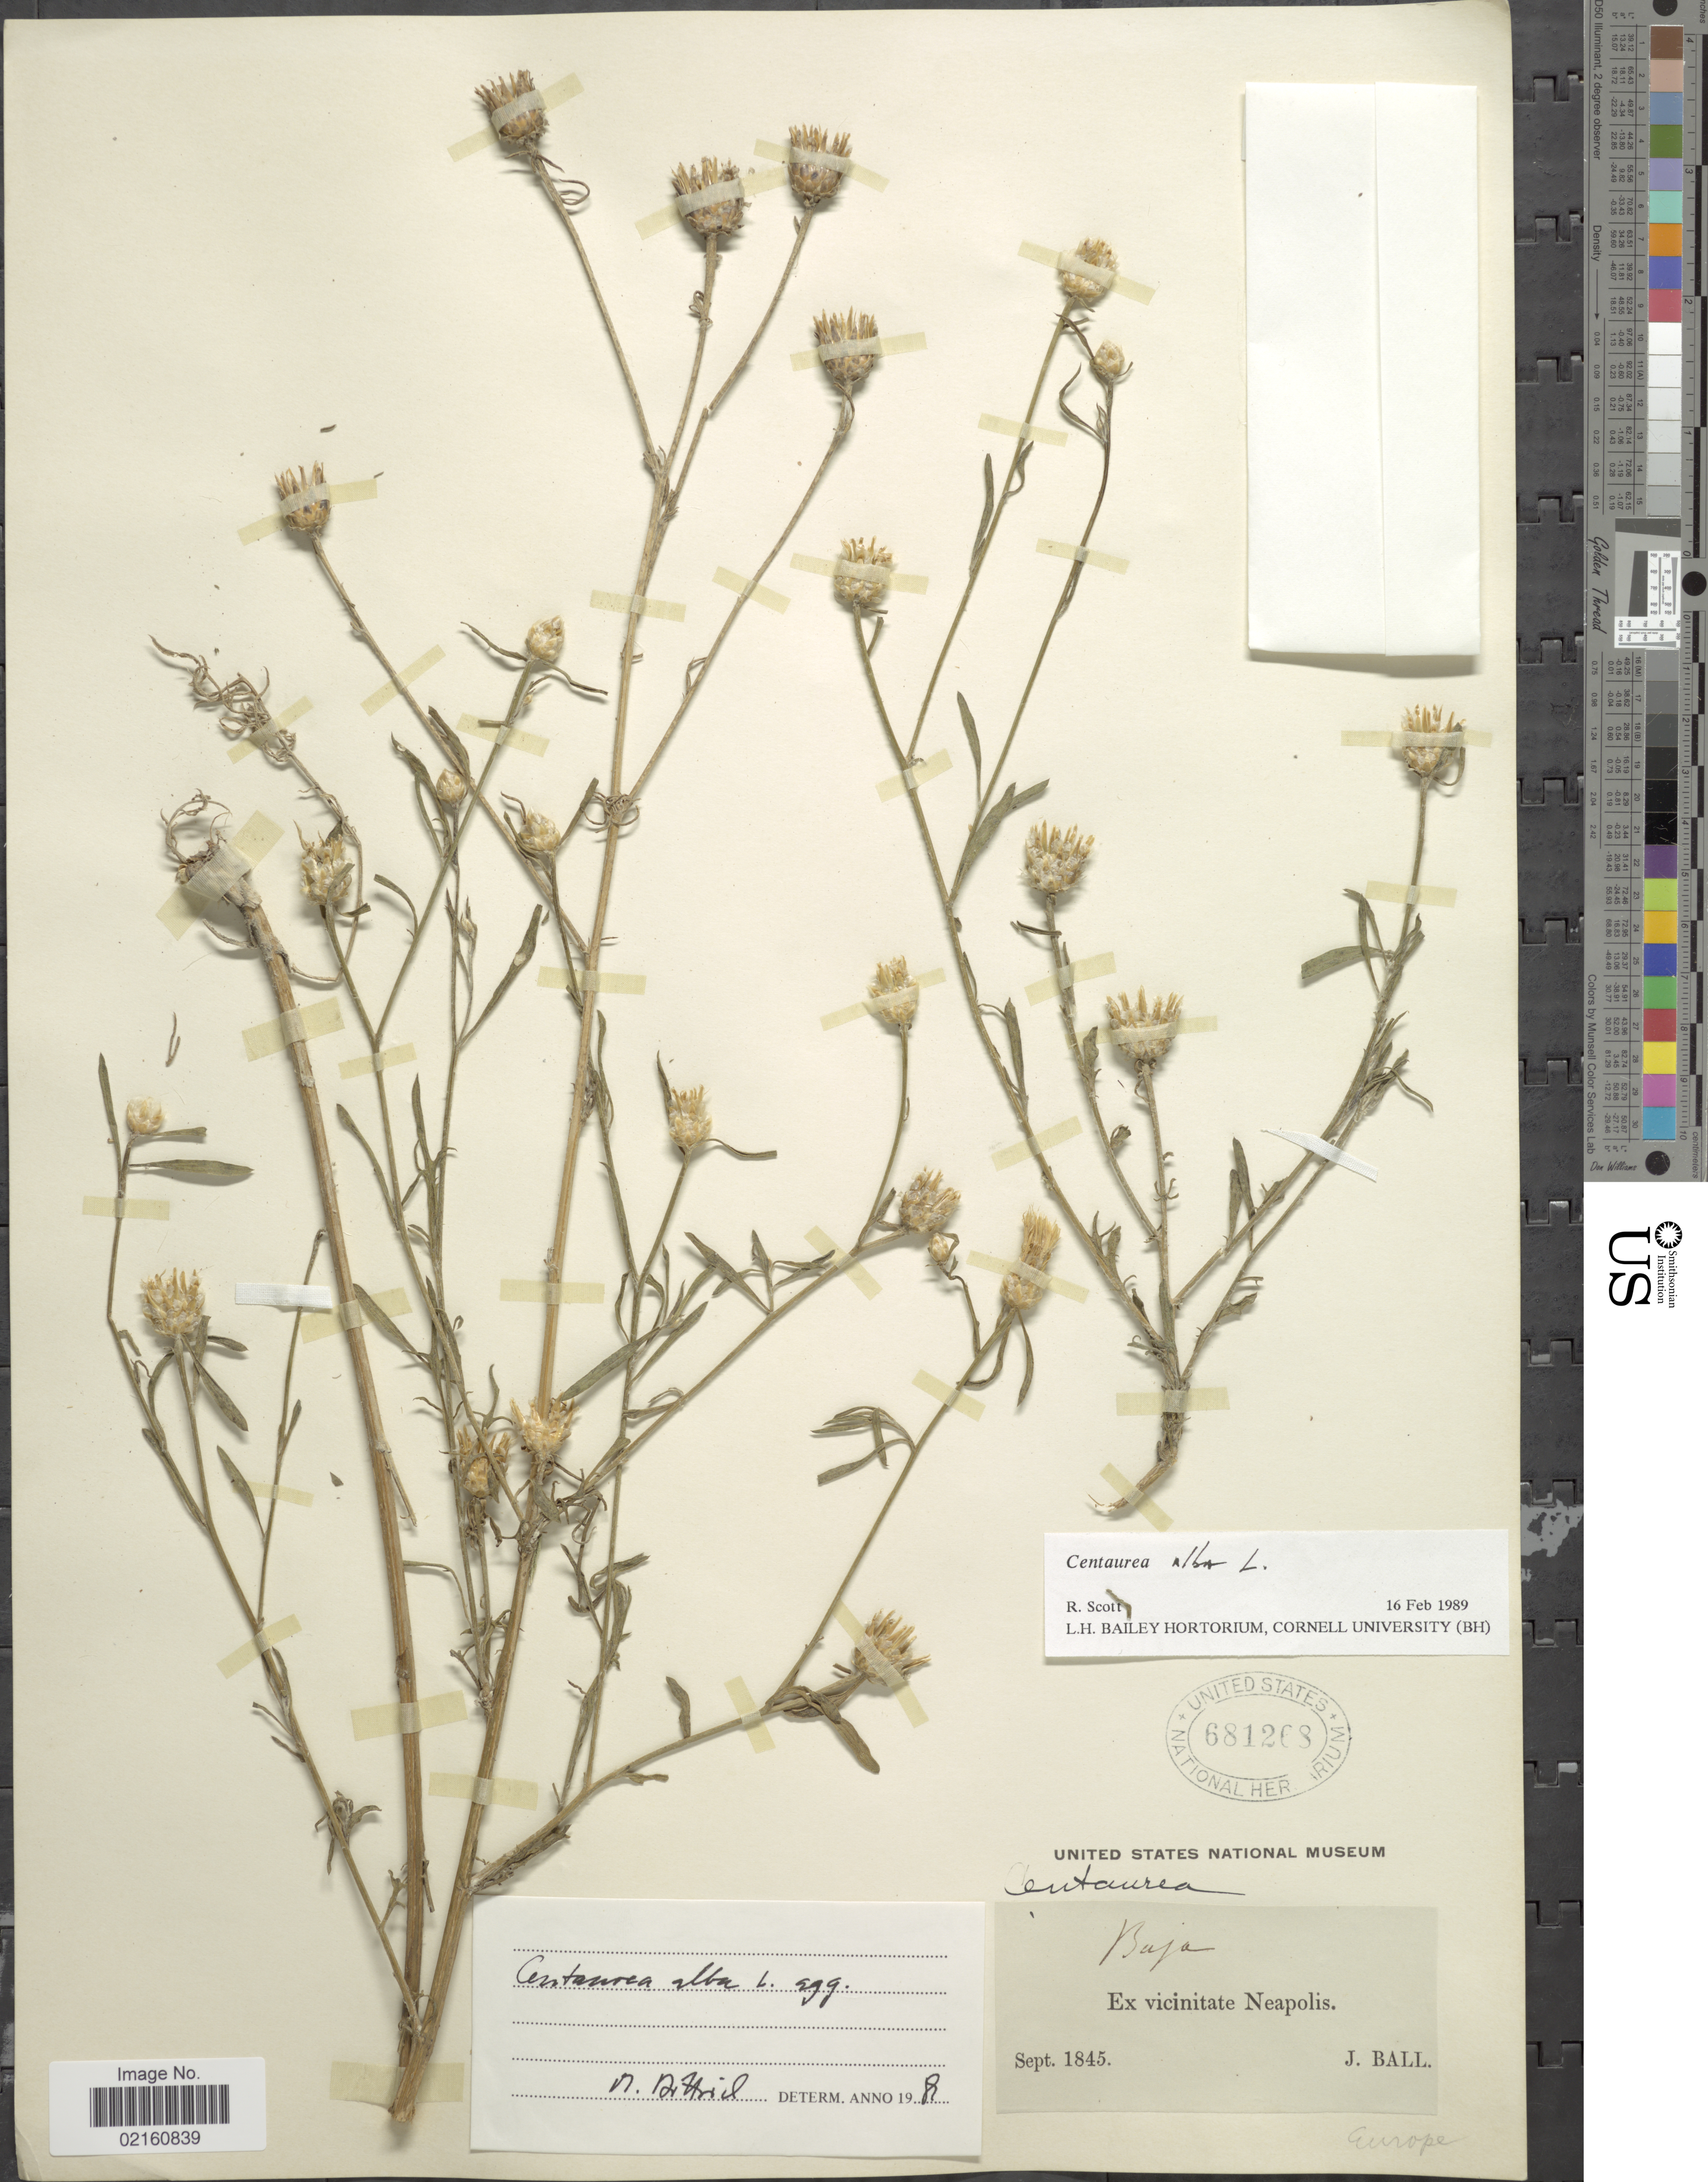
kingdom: Plantae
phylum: Tracheophyta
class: Magnoliopsida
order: Asterales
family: Asteraceae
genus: Centaurea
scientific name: Centaurea alba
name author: L.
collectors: J. Ball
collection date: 1845-09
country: Italy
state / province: Campania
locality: Vicinitate Neapolis, Europe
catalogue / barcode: US 681268